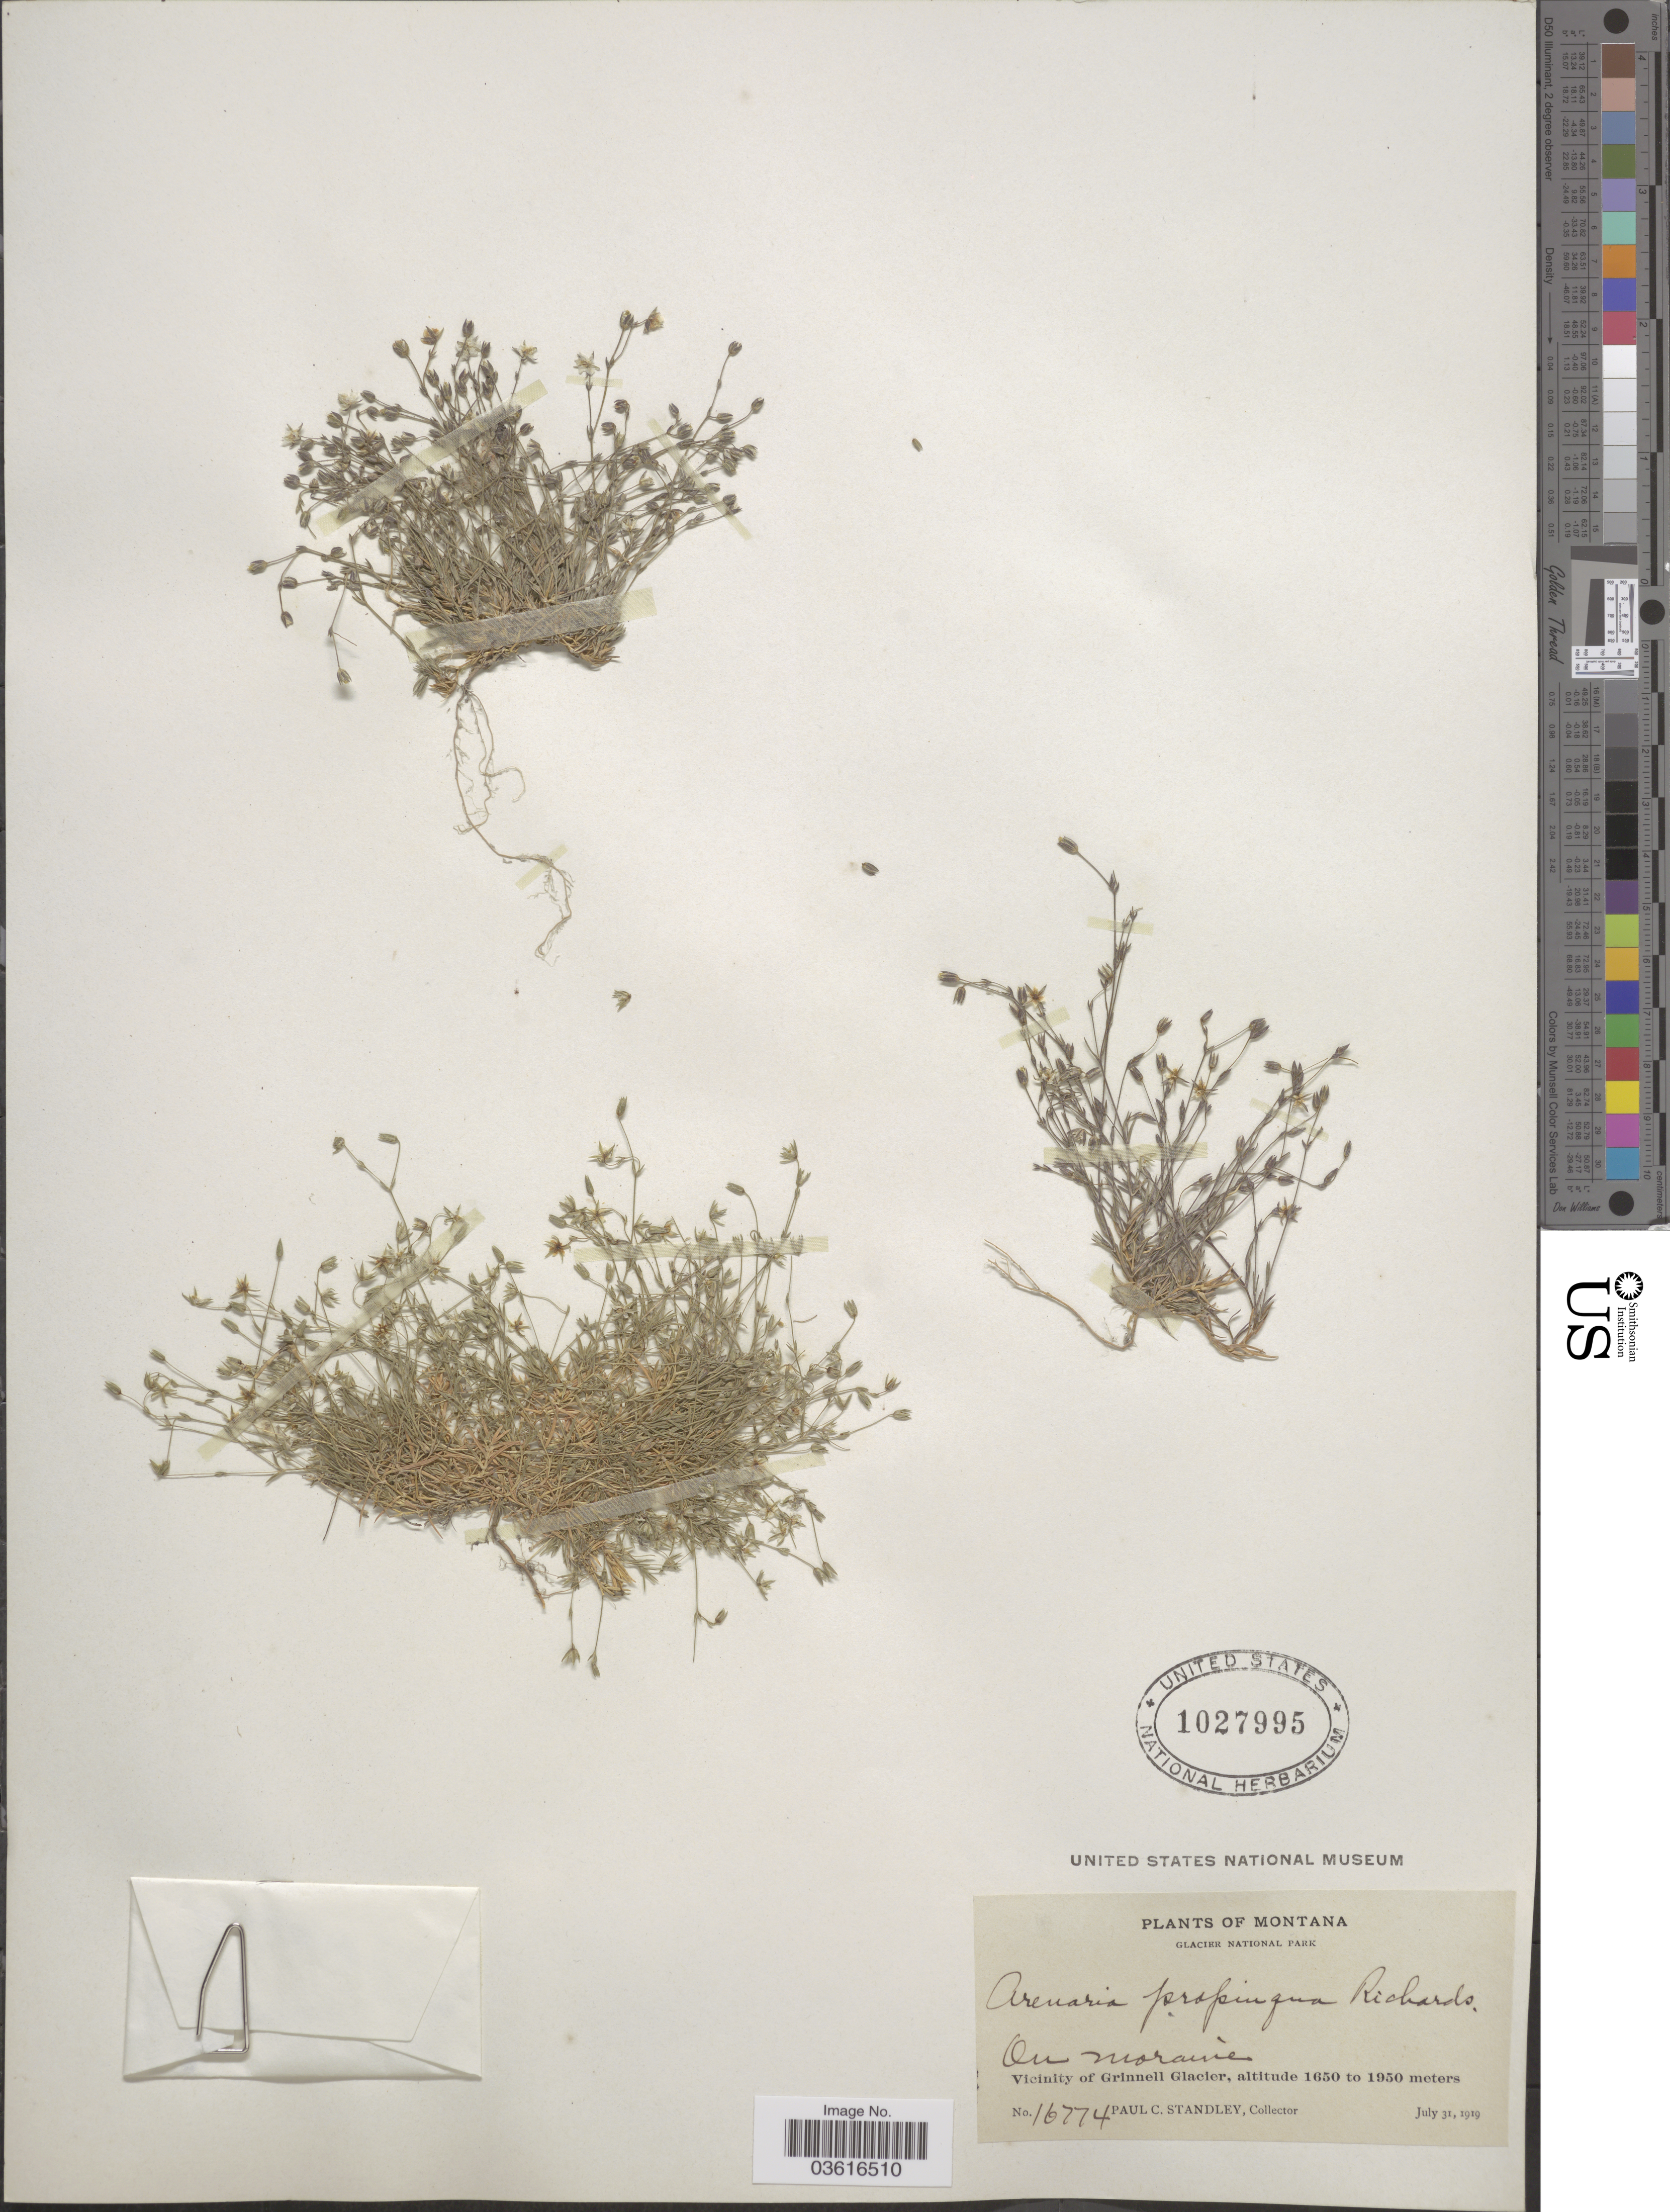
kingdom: Plantae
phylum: Tracheophyta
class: Magnoliopsida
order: Caryophyllales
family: Caryophyllaceae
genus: Minuartia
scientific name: Minuartia propinqua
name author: (Richardson) House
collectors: P. C. Standley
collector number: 16774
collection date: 1919-07-31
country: United States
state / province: Montana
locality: Glacier National Park. On moraine. Vicinity of Grinnell Glacier.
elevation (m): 1650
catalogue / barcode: US 1027995